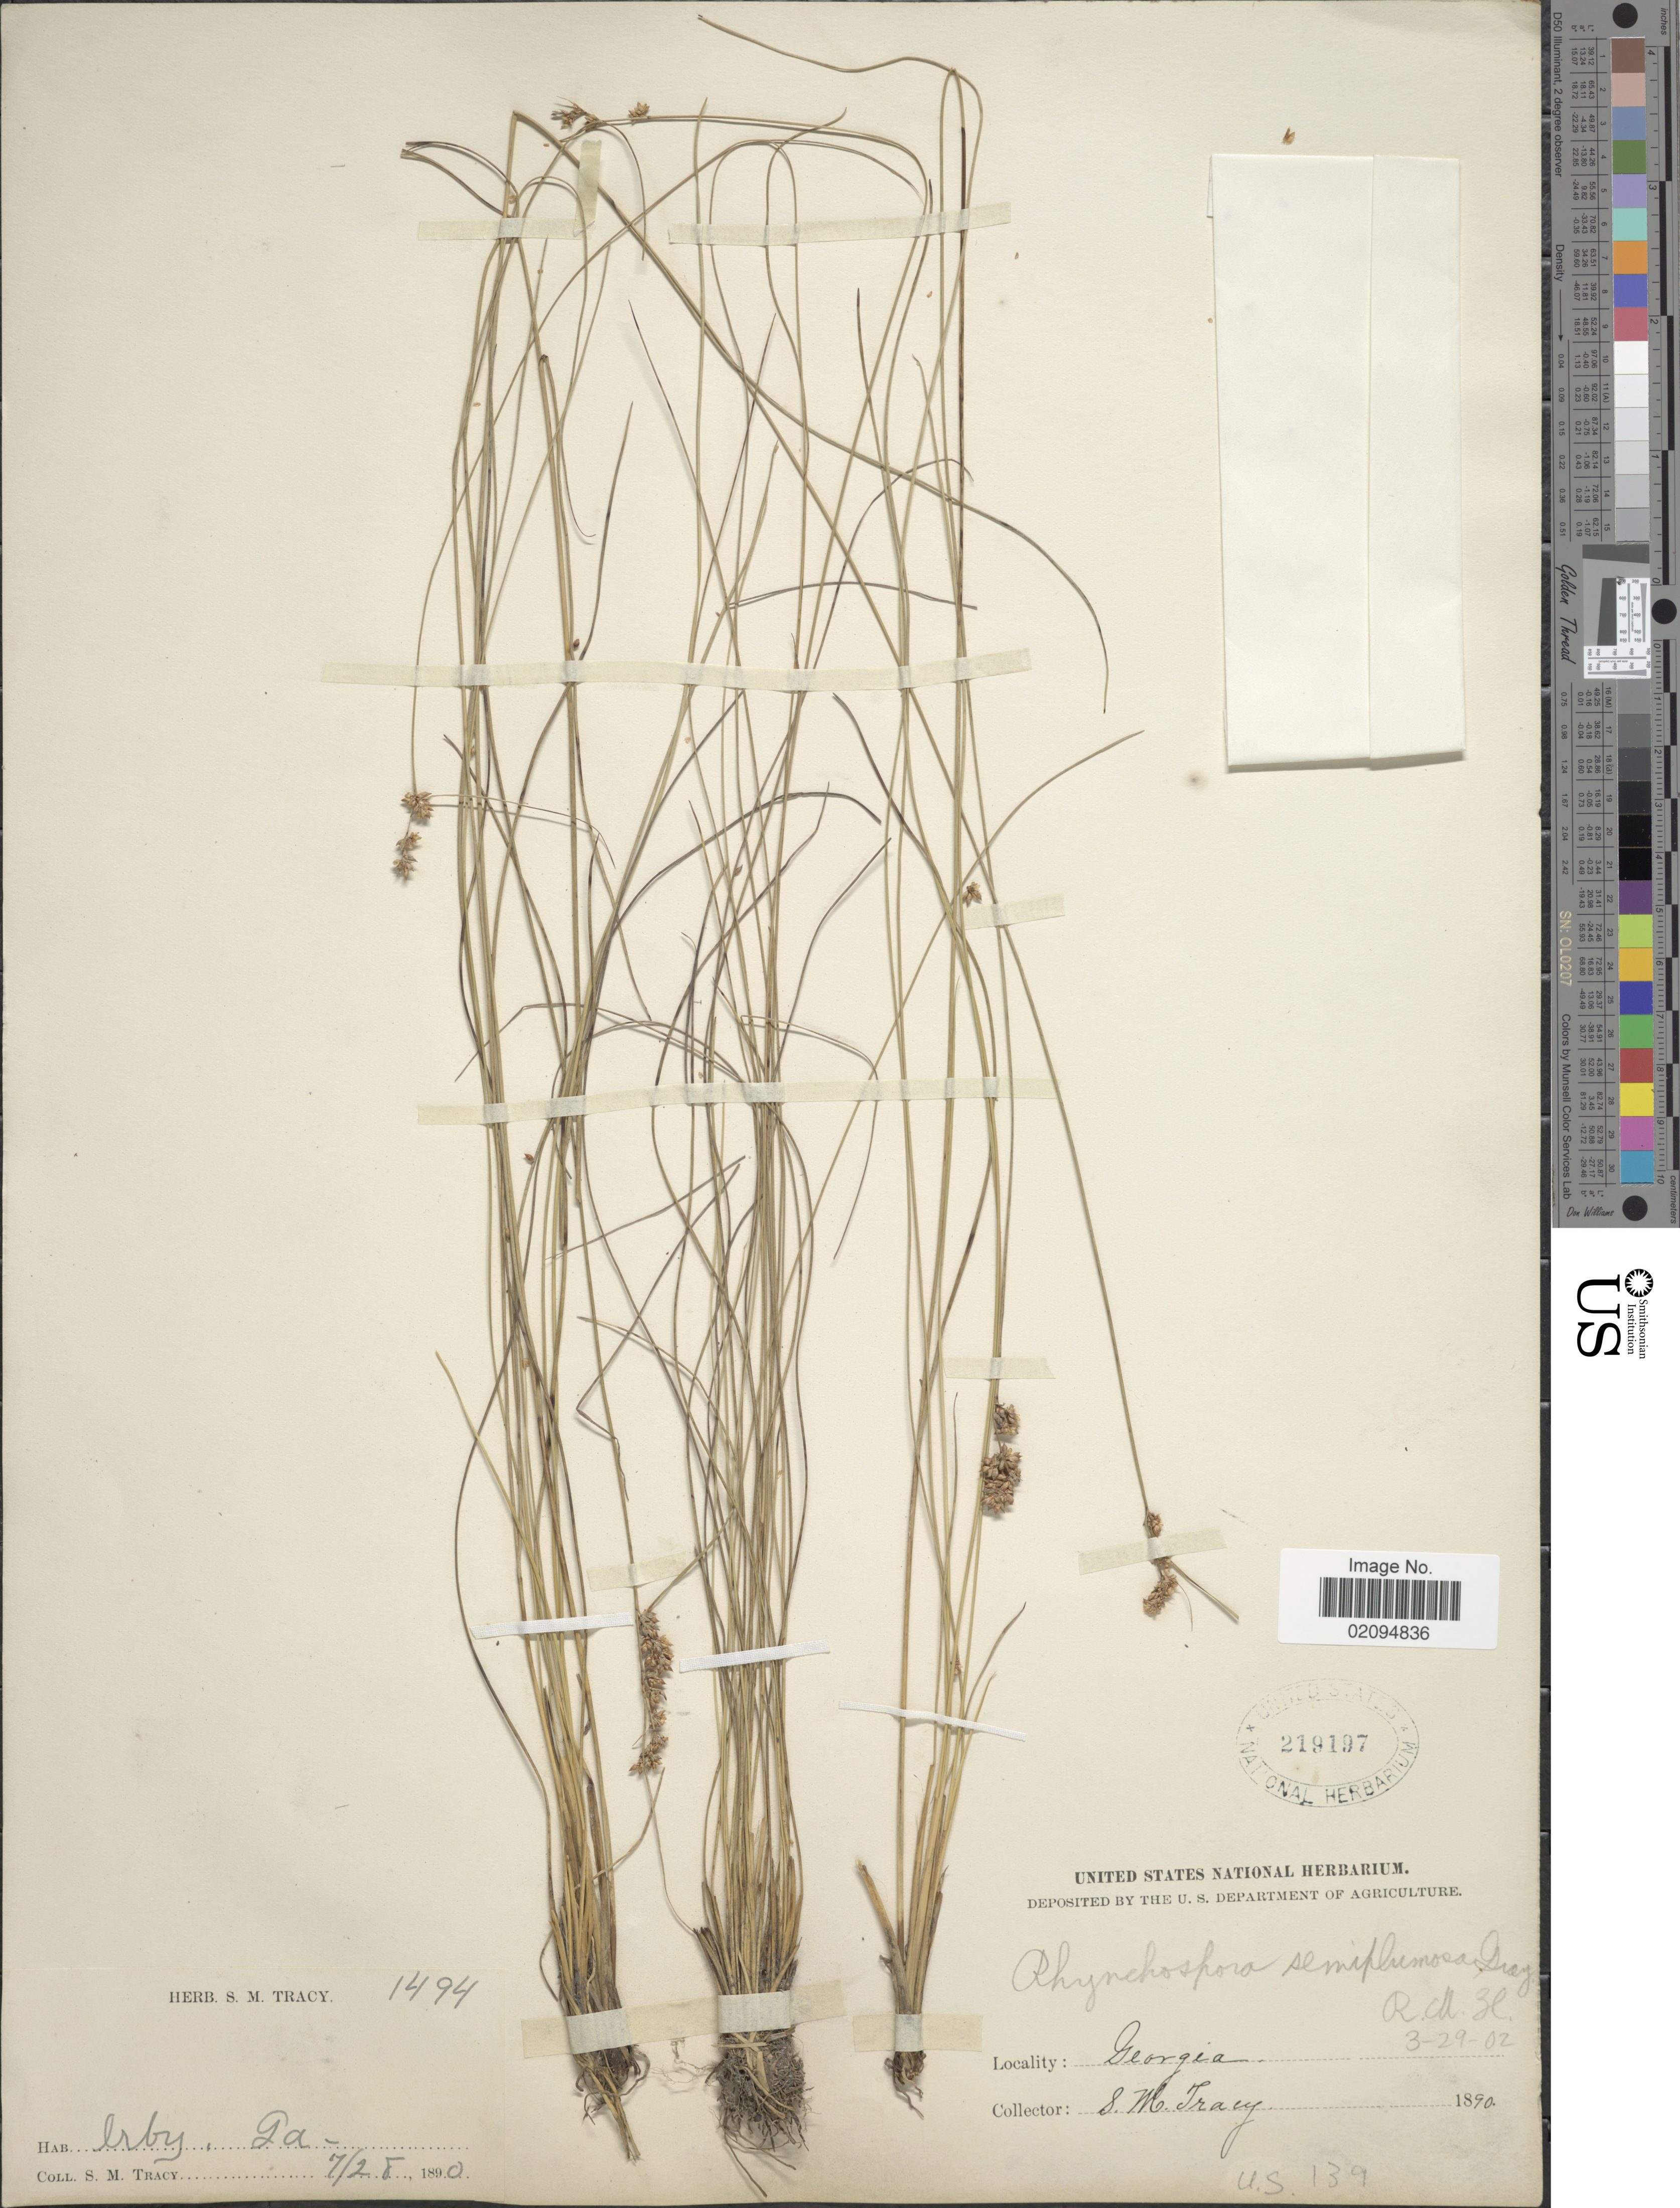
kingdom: Plantae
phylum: Tracheophyta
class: Liliopsida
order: Poales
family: Cyperaceae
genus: Rhynchospora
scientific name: Rhynchospora plumosa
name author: Elliott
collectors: S. M. Tracy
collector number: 1494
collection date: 1890-07-28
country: United States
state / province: Georgia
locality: Irby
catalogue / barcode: US 219197